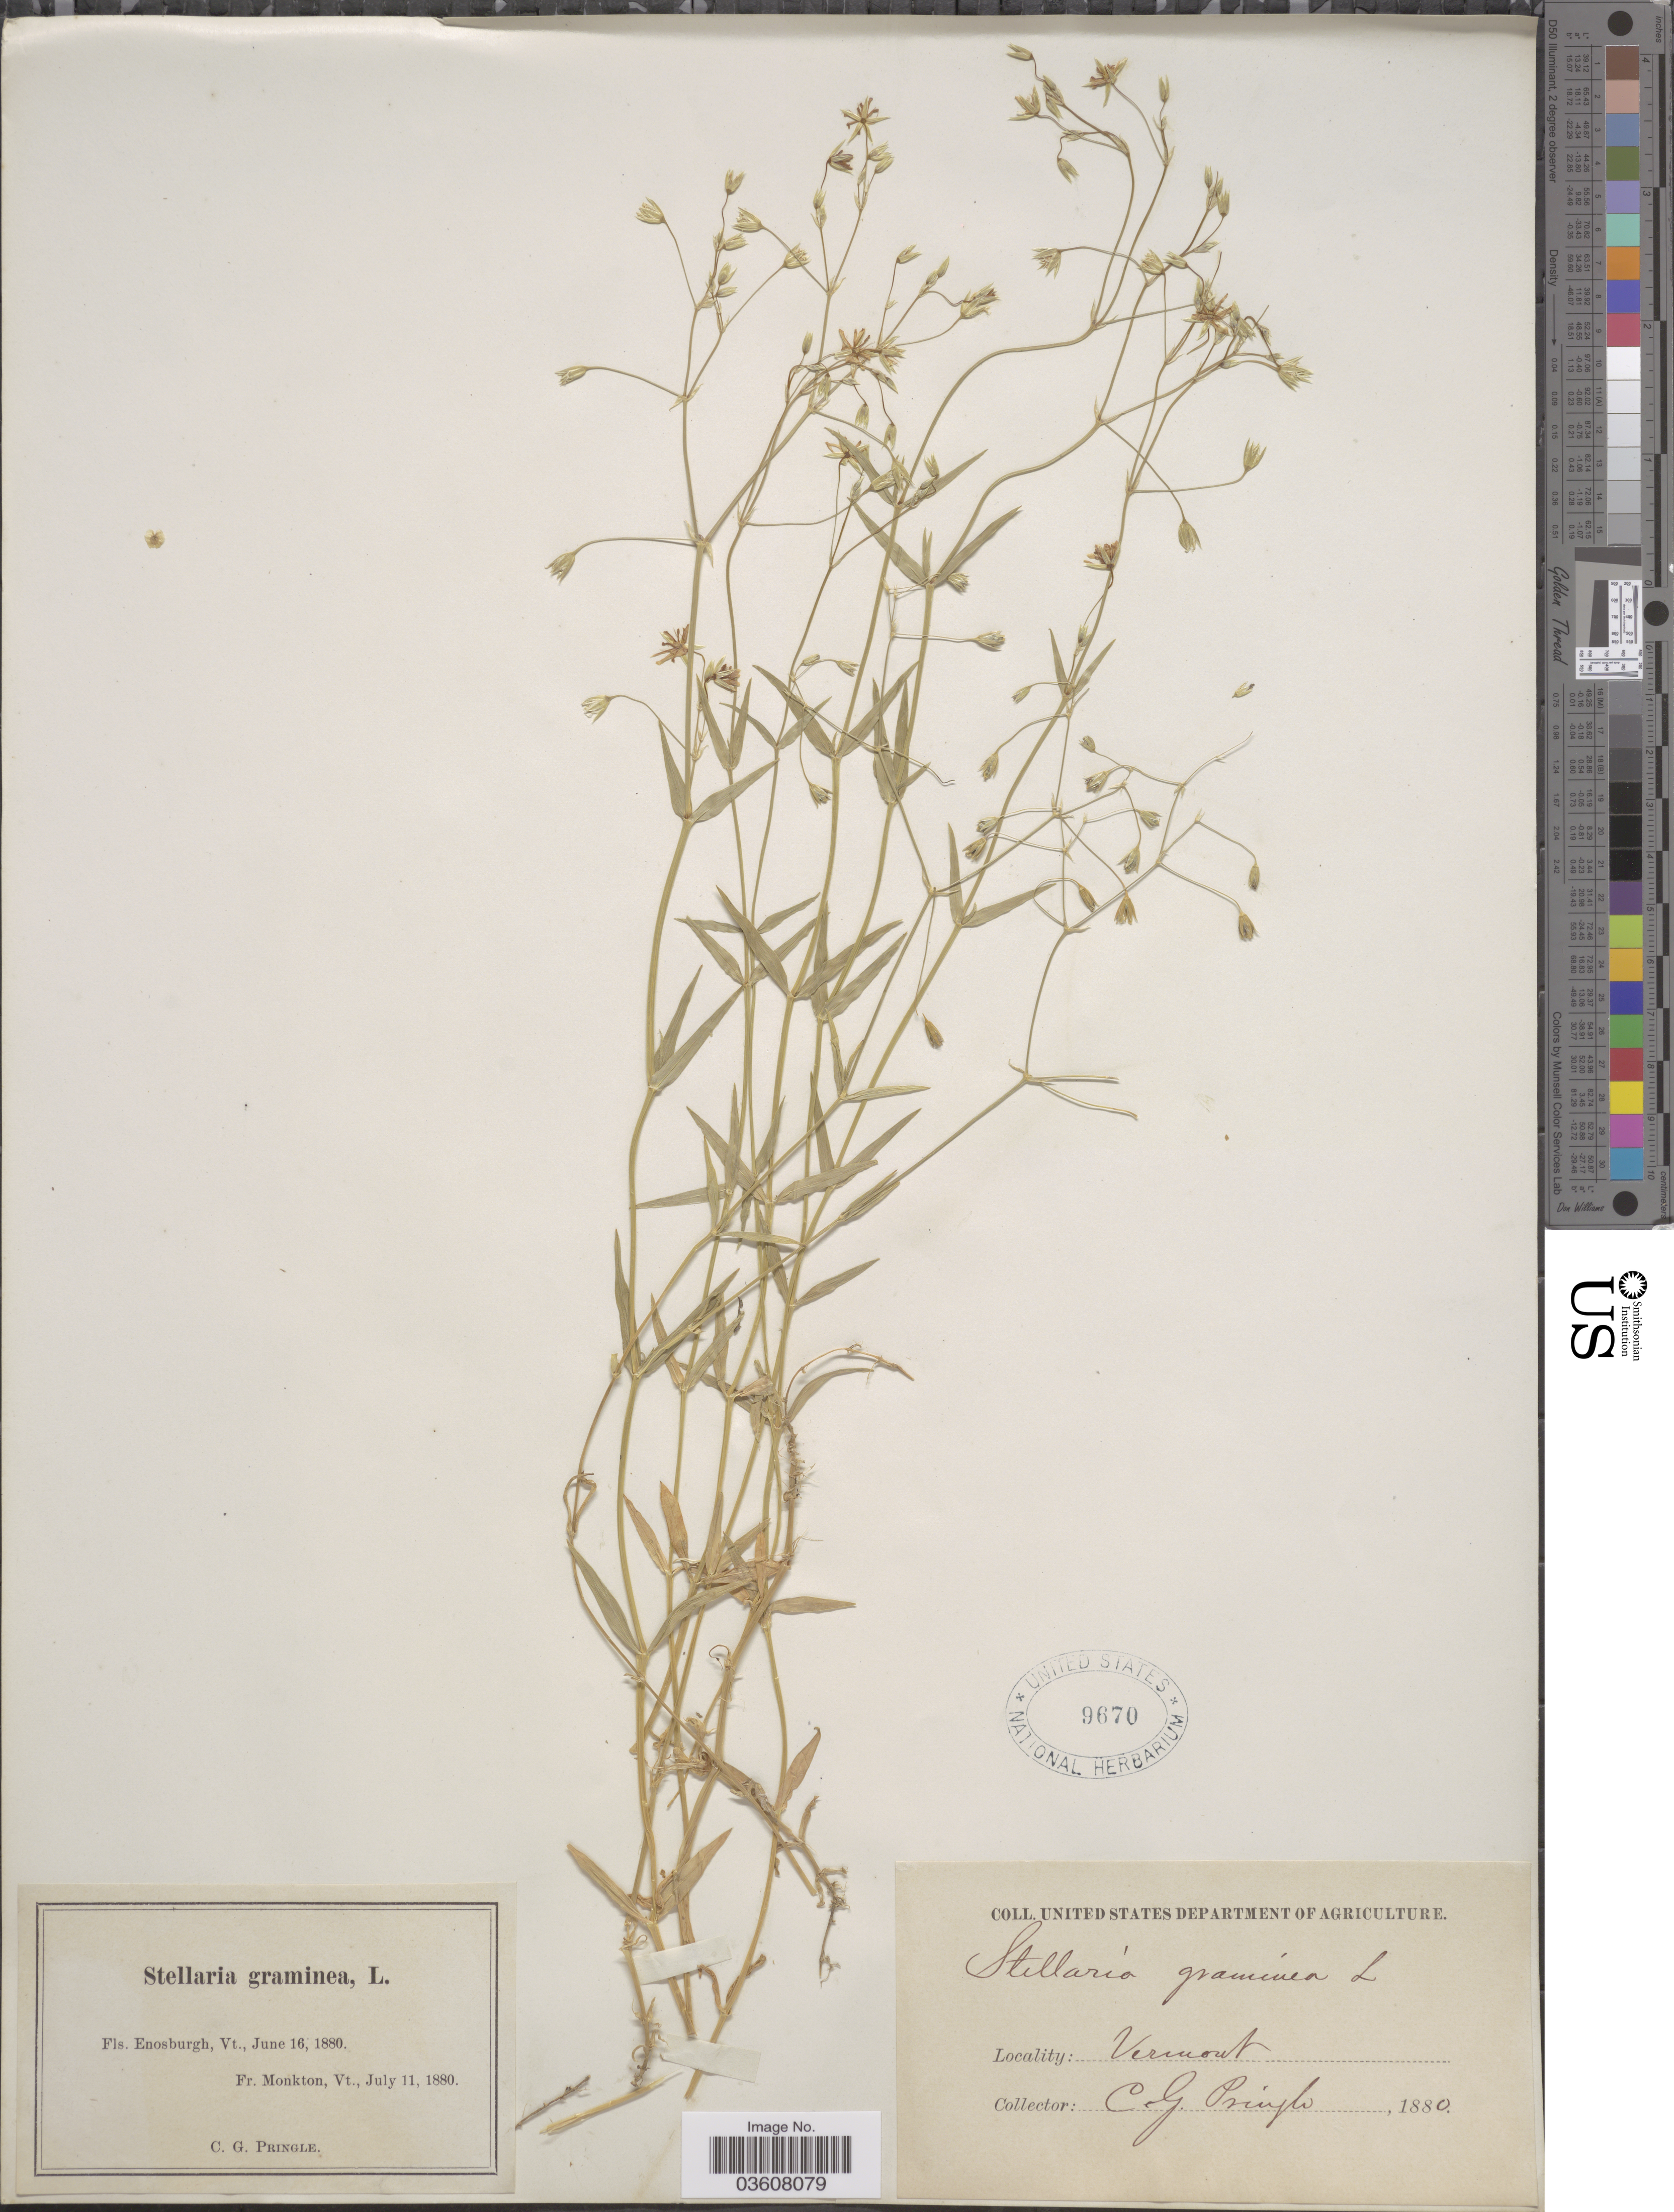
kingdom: Plantae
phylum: Tracheophyta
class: Magnoliopsida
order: Caryophyllales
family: Caryophyllaceae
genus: Stellaria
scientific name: Stellaria graminea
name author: L.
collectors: C. G. Pringle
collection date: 1880-06-16/1880-07-11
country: United States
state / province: Vermont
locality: Enosburgh. Monkton.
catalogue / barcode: US 9670